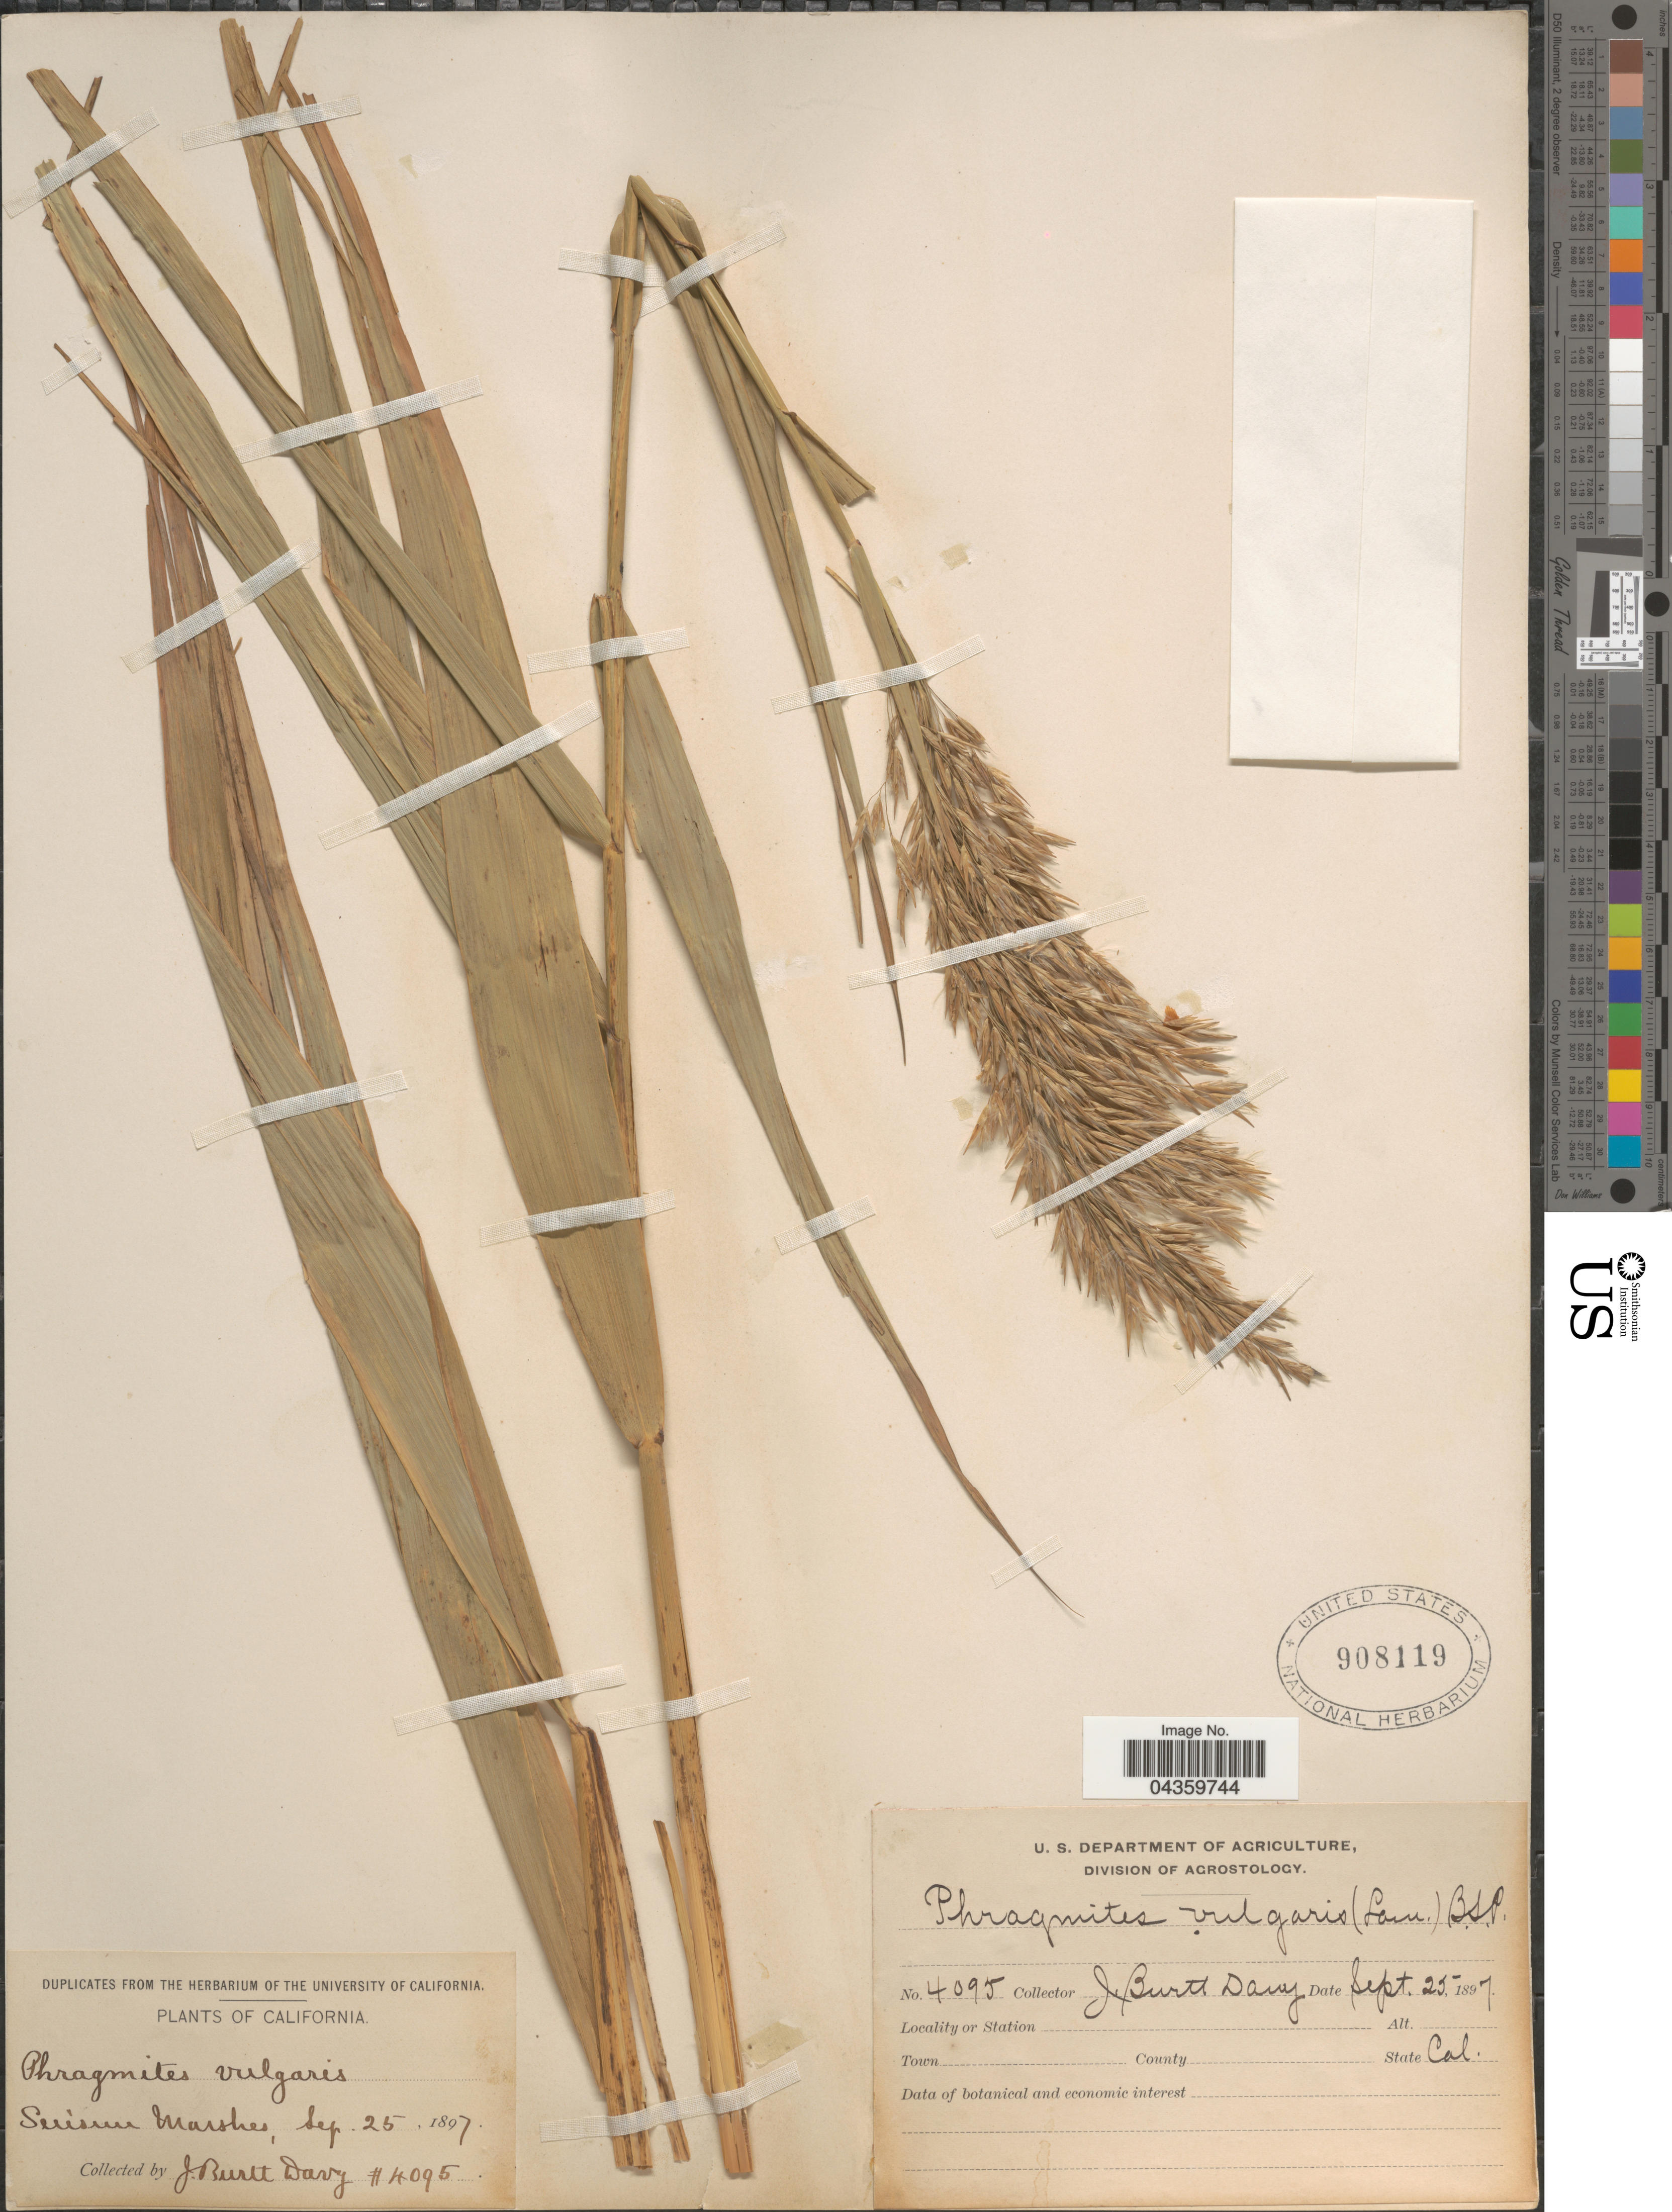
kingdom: Plantae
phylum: Tracheophyta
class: Liliopsida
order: Poales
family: Poaceae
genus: Phragmites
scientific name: Phragmites australis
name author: (Cav.) Trin. ex Steud.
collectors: J. Burtt Davy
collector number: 4095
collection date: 1897-09-25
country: United States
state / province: California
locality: Suisun marshes.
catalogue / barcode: US 908119